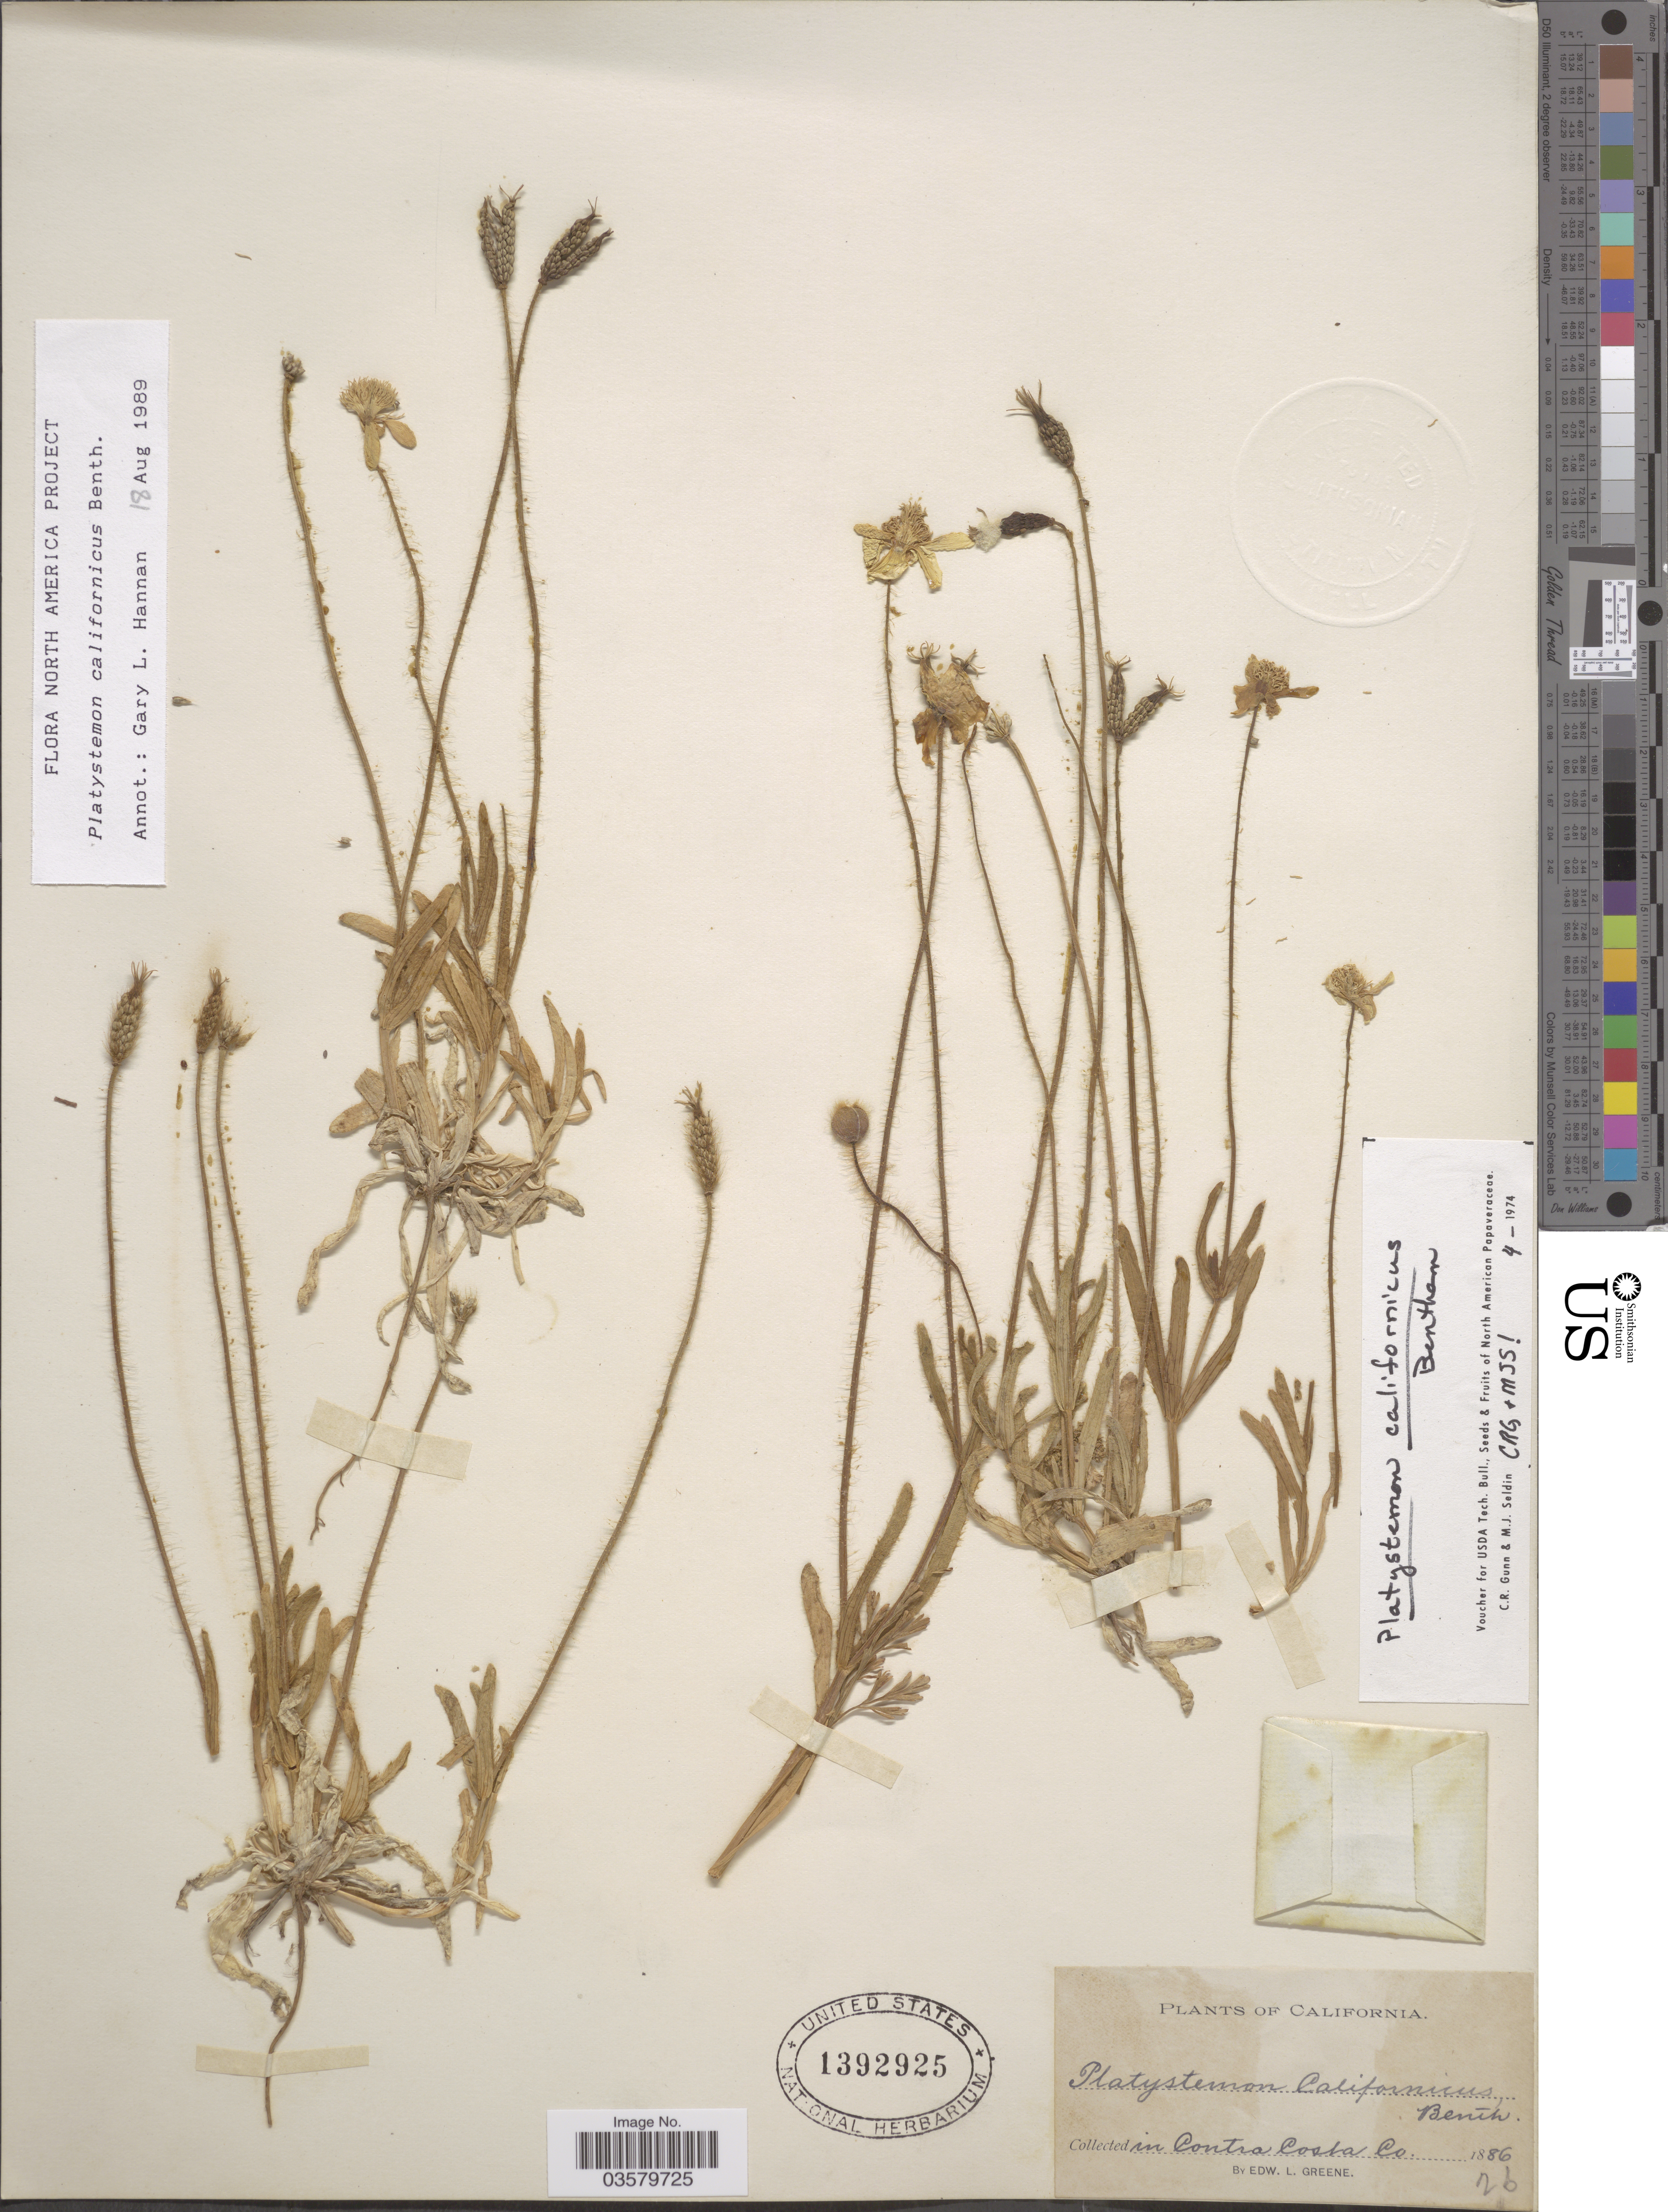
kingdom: Plantae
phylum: Tracheophyta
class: Magnoliopsida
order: Ranunculales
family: Papaveraceae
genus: Platystemon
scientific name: Platystemon californicus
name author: Benth.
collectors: E. L. Greene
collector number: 26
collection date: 1886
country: United States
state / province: California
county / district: Contra Costa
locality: Contra Costa Co.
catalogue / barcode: US 1392925